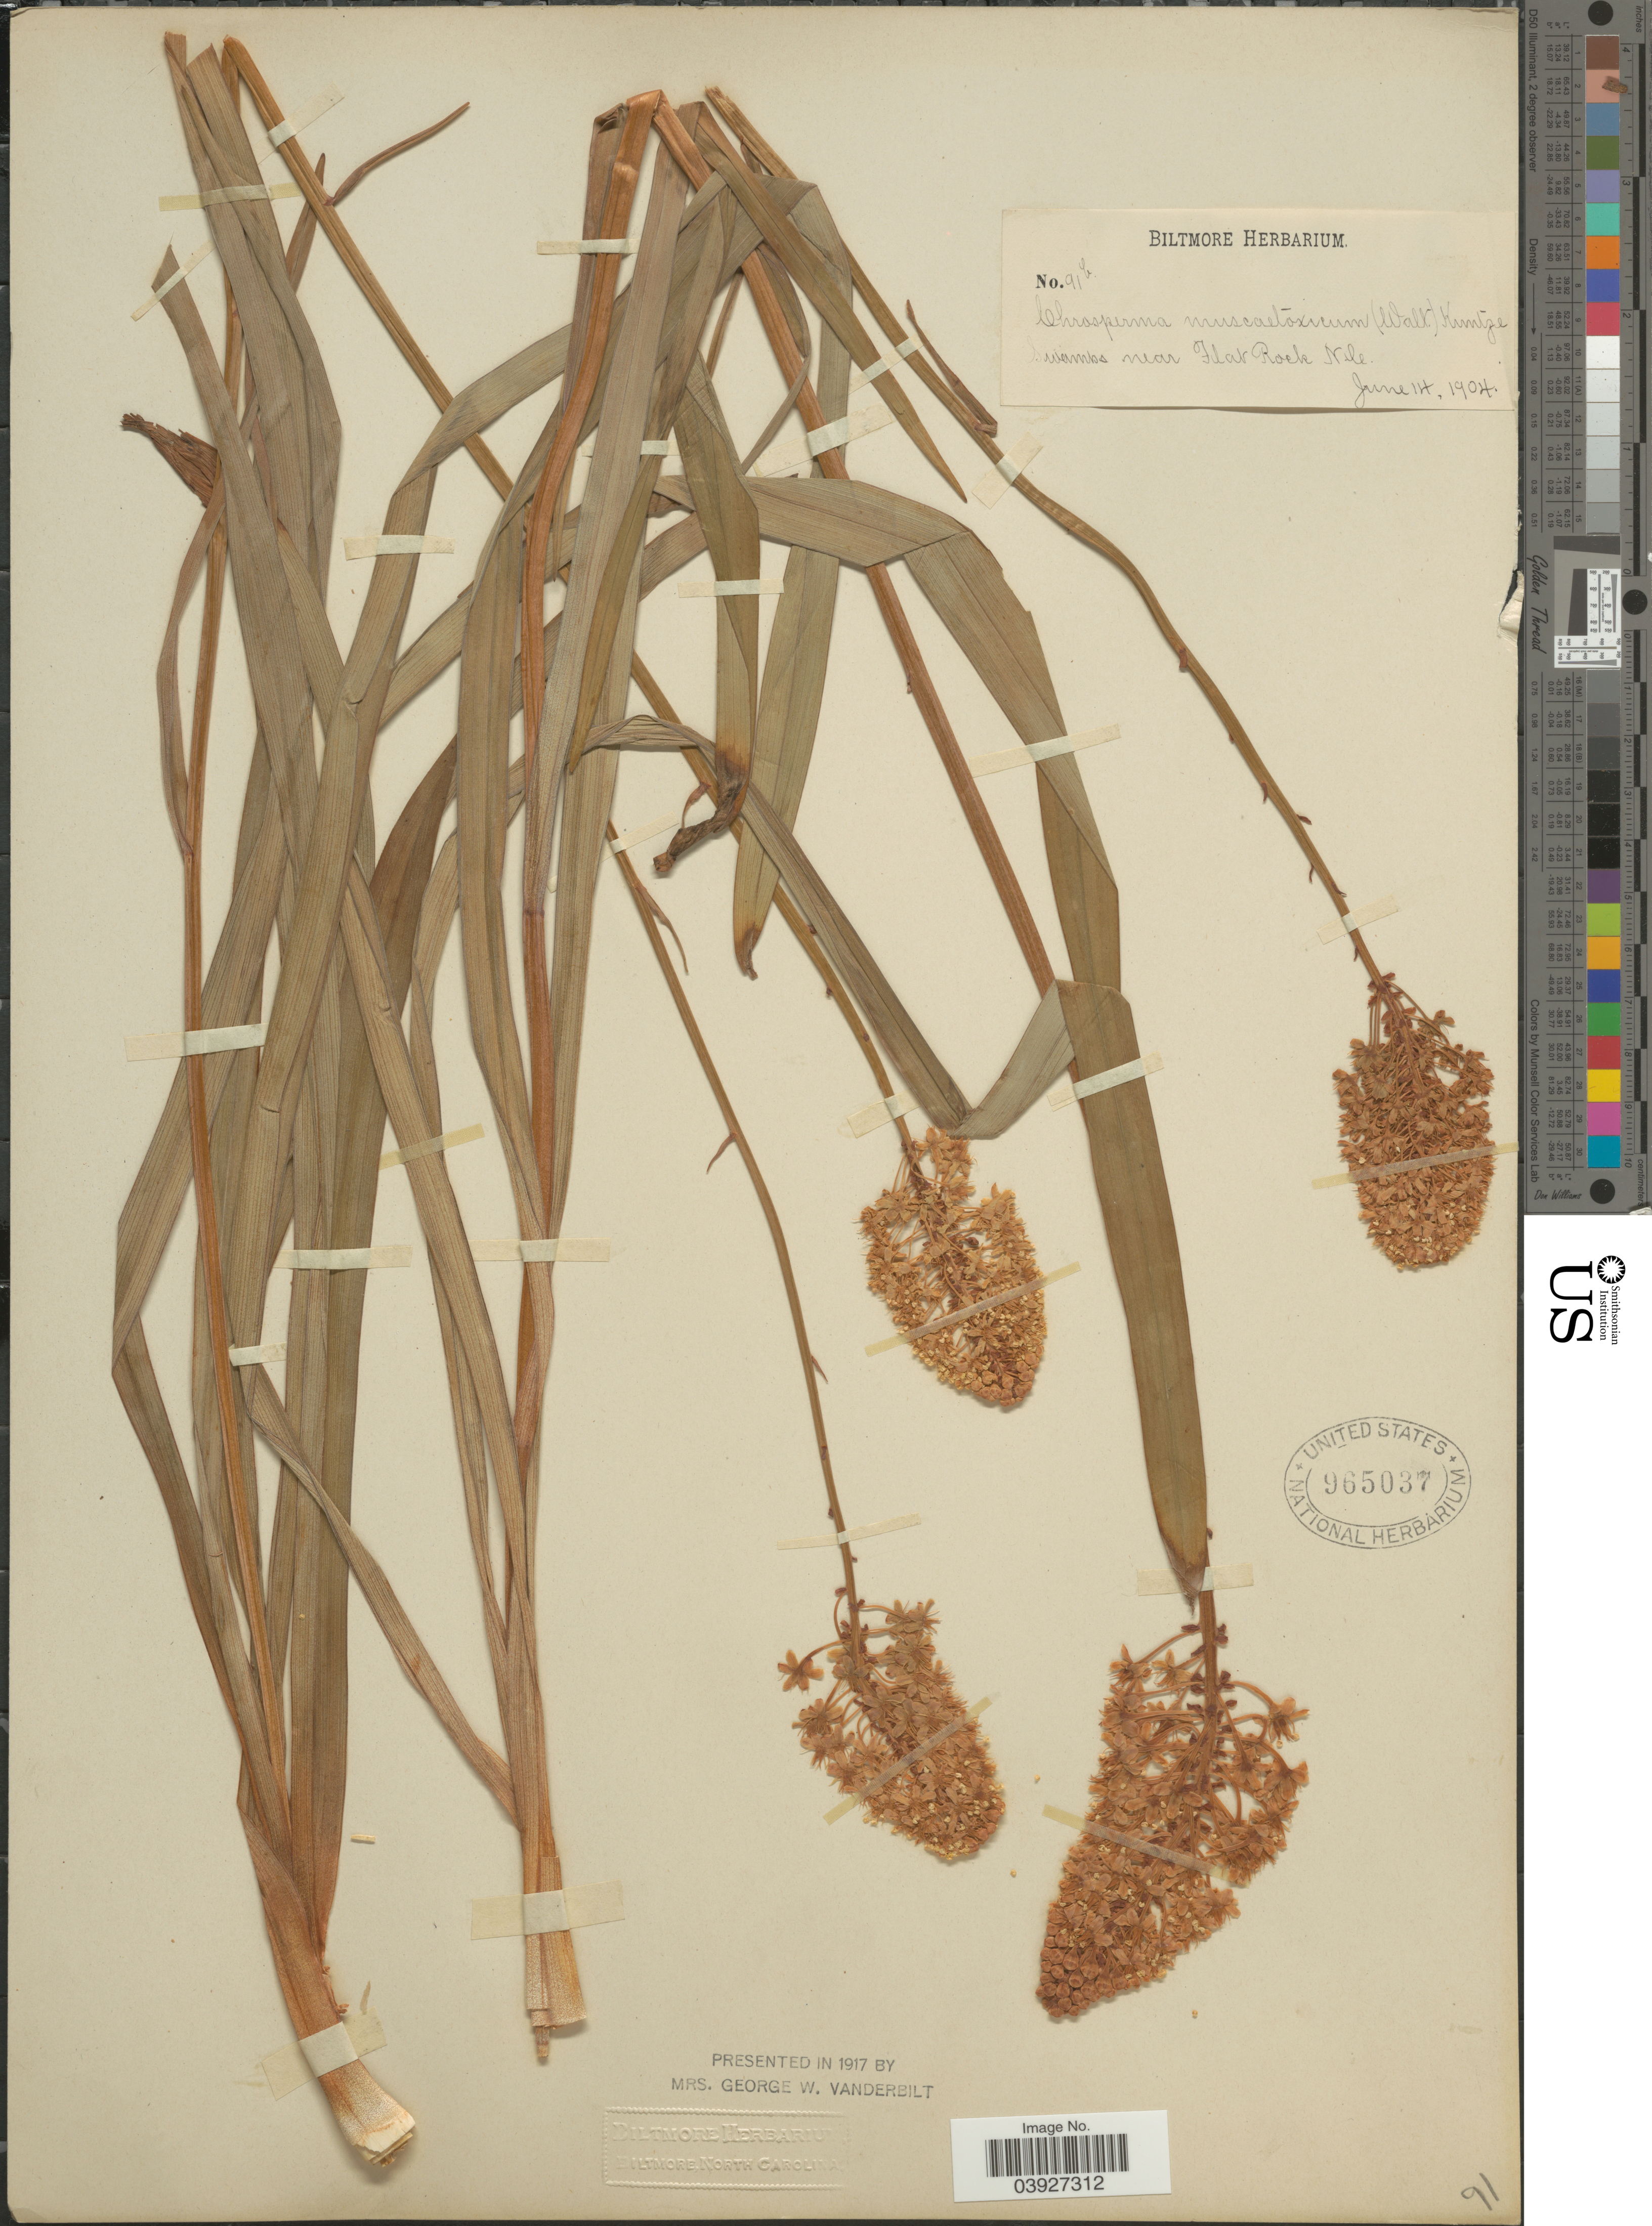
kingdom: Plantae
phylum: Tracheophyta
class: Liliopsida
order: Liliales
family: Melanthiaceae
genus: Amianthium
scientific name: Amianthium muscitoxicum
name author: (Walter) A. Gray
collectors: ex herb. Biltmore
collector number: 91b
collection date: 1904-06-14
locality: Swamps near Flat Rock Nile.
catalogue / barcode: US 965037